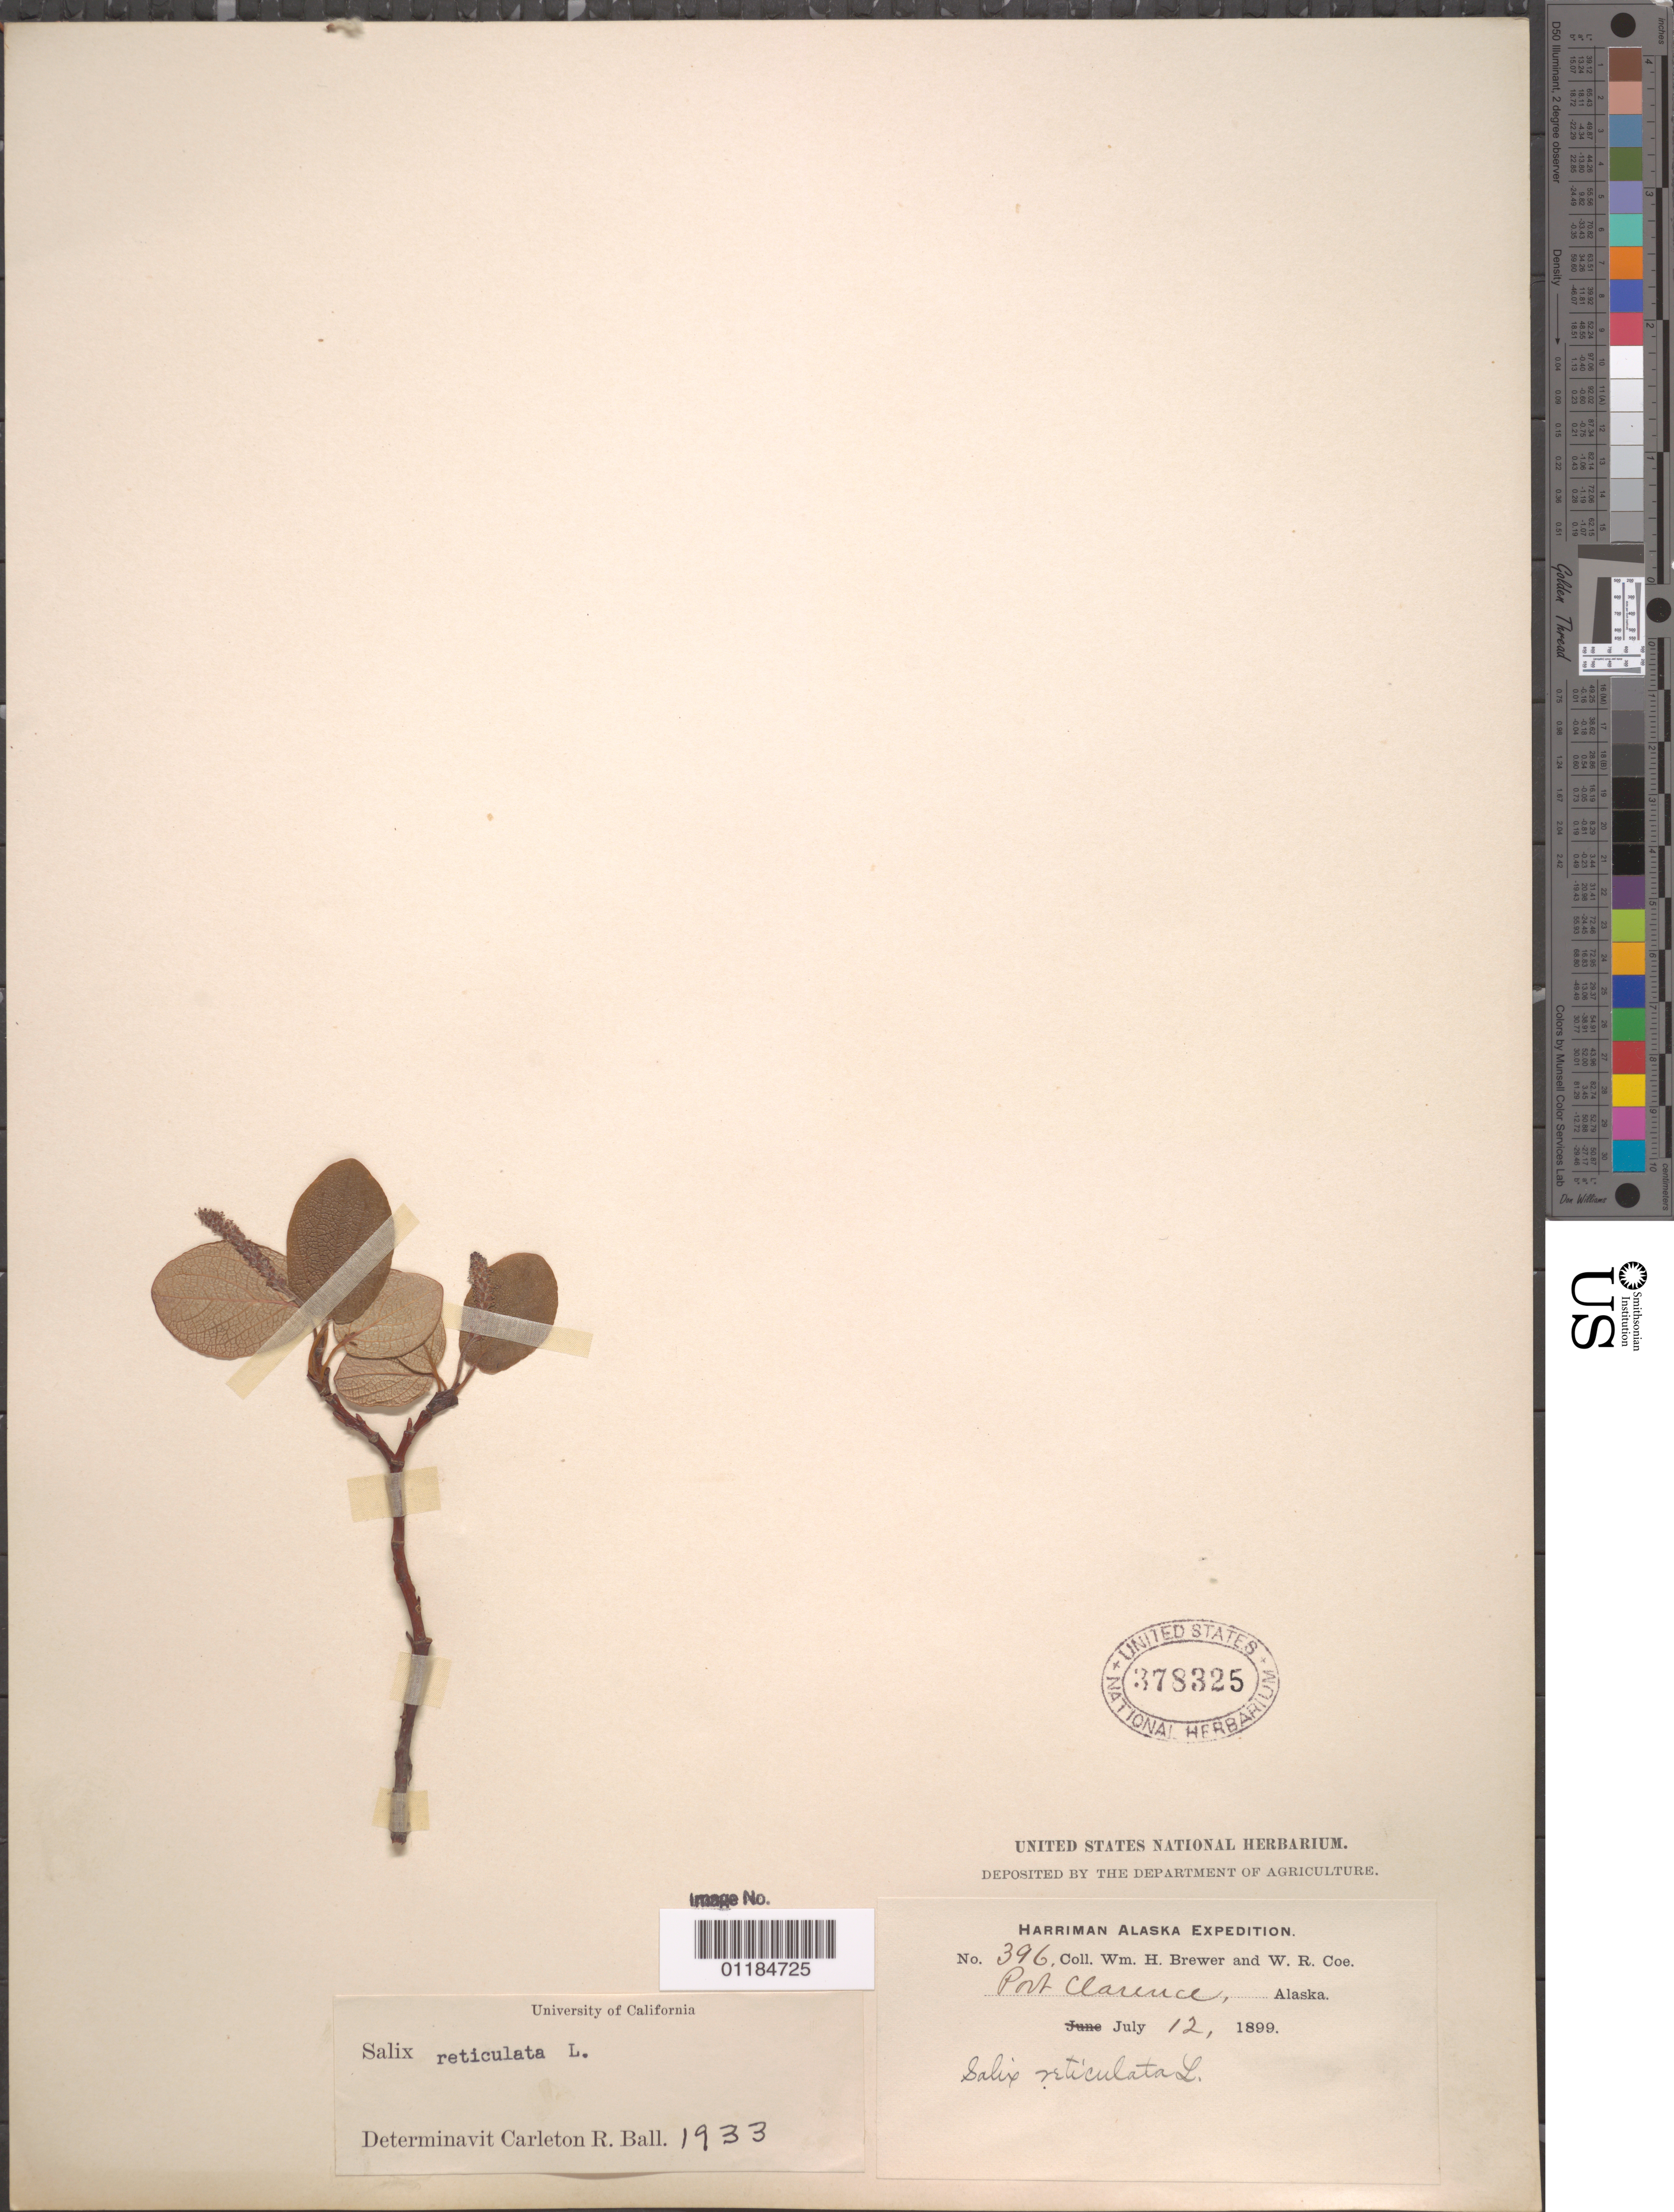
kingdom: Plantae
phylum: Tracheophyta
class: Magnoliopsida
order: Malpighiales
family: Salicaceae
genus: Salix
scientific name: Salix reticulata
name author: L.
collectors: W. H. Brewer & W. Coe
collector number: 396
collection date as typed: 12 Jul 1899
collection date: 1899-07-12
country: United States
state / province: Alaska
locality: Port Clarence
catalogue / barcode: US 378325